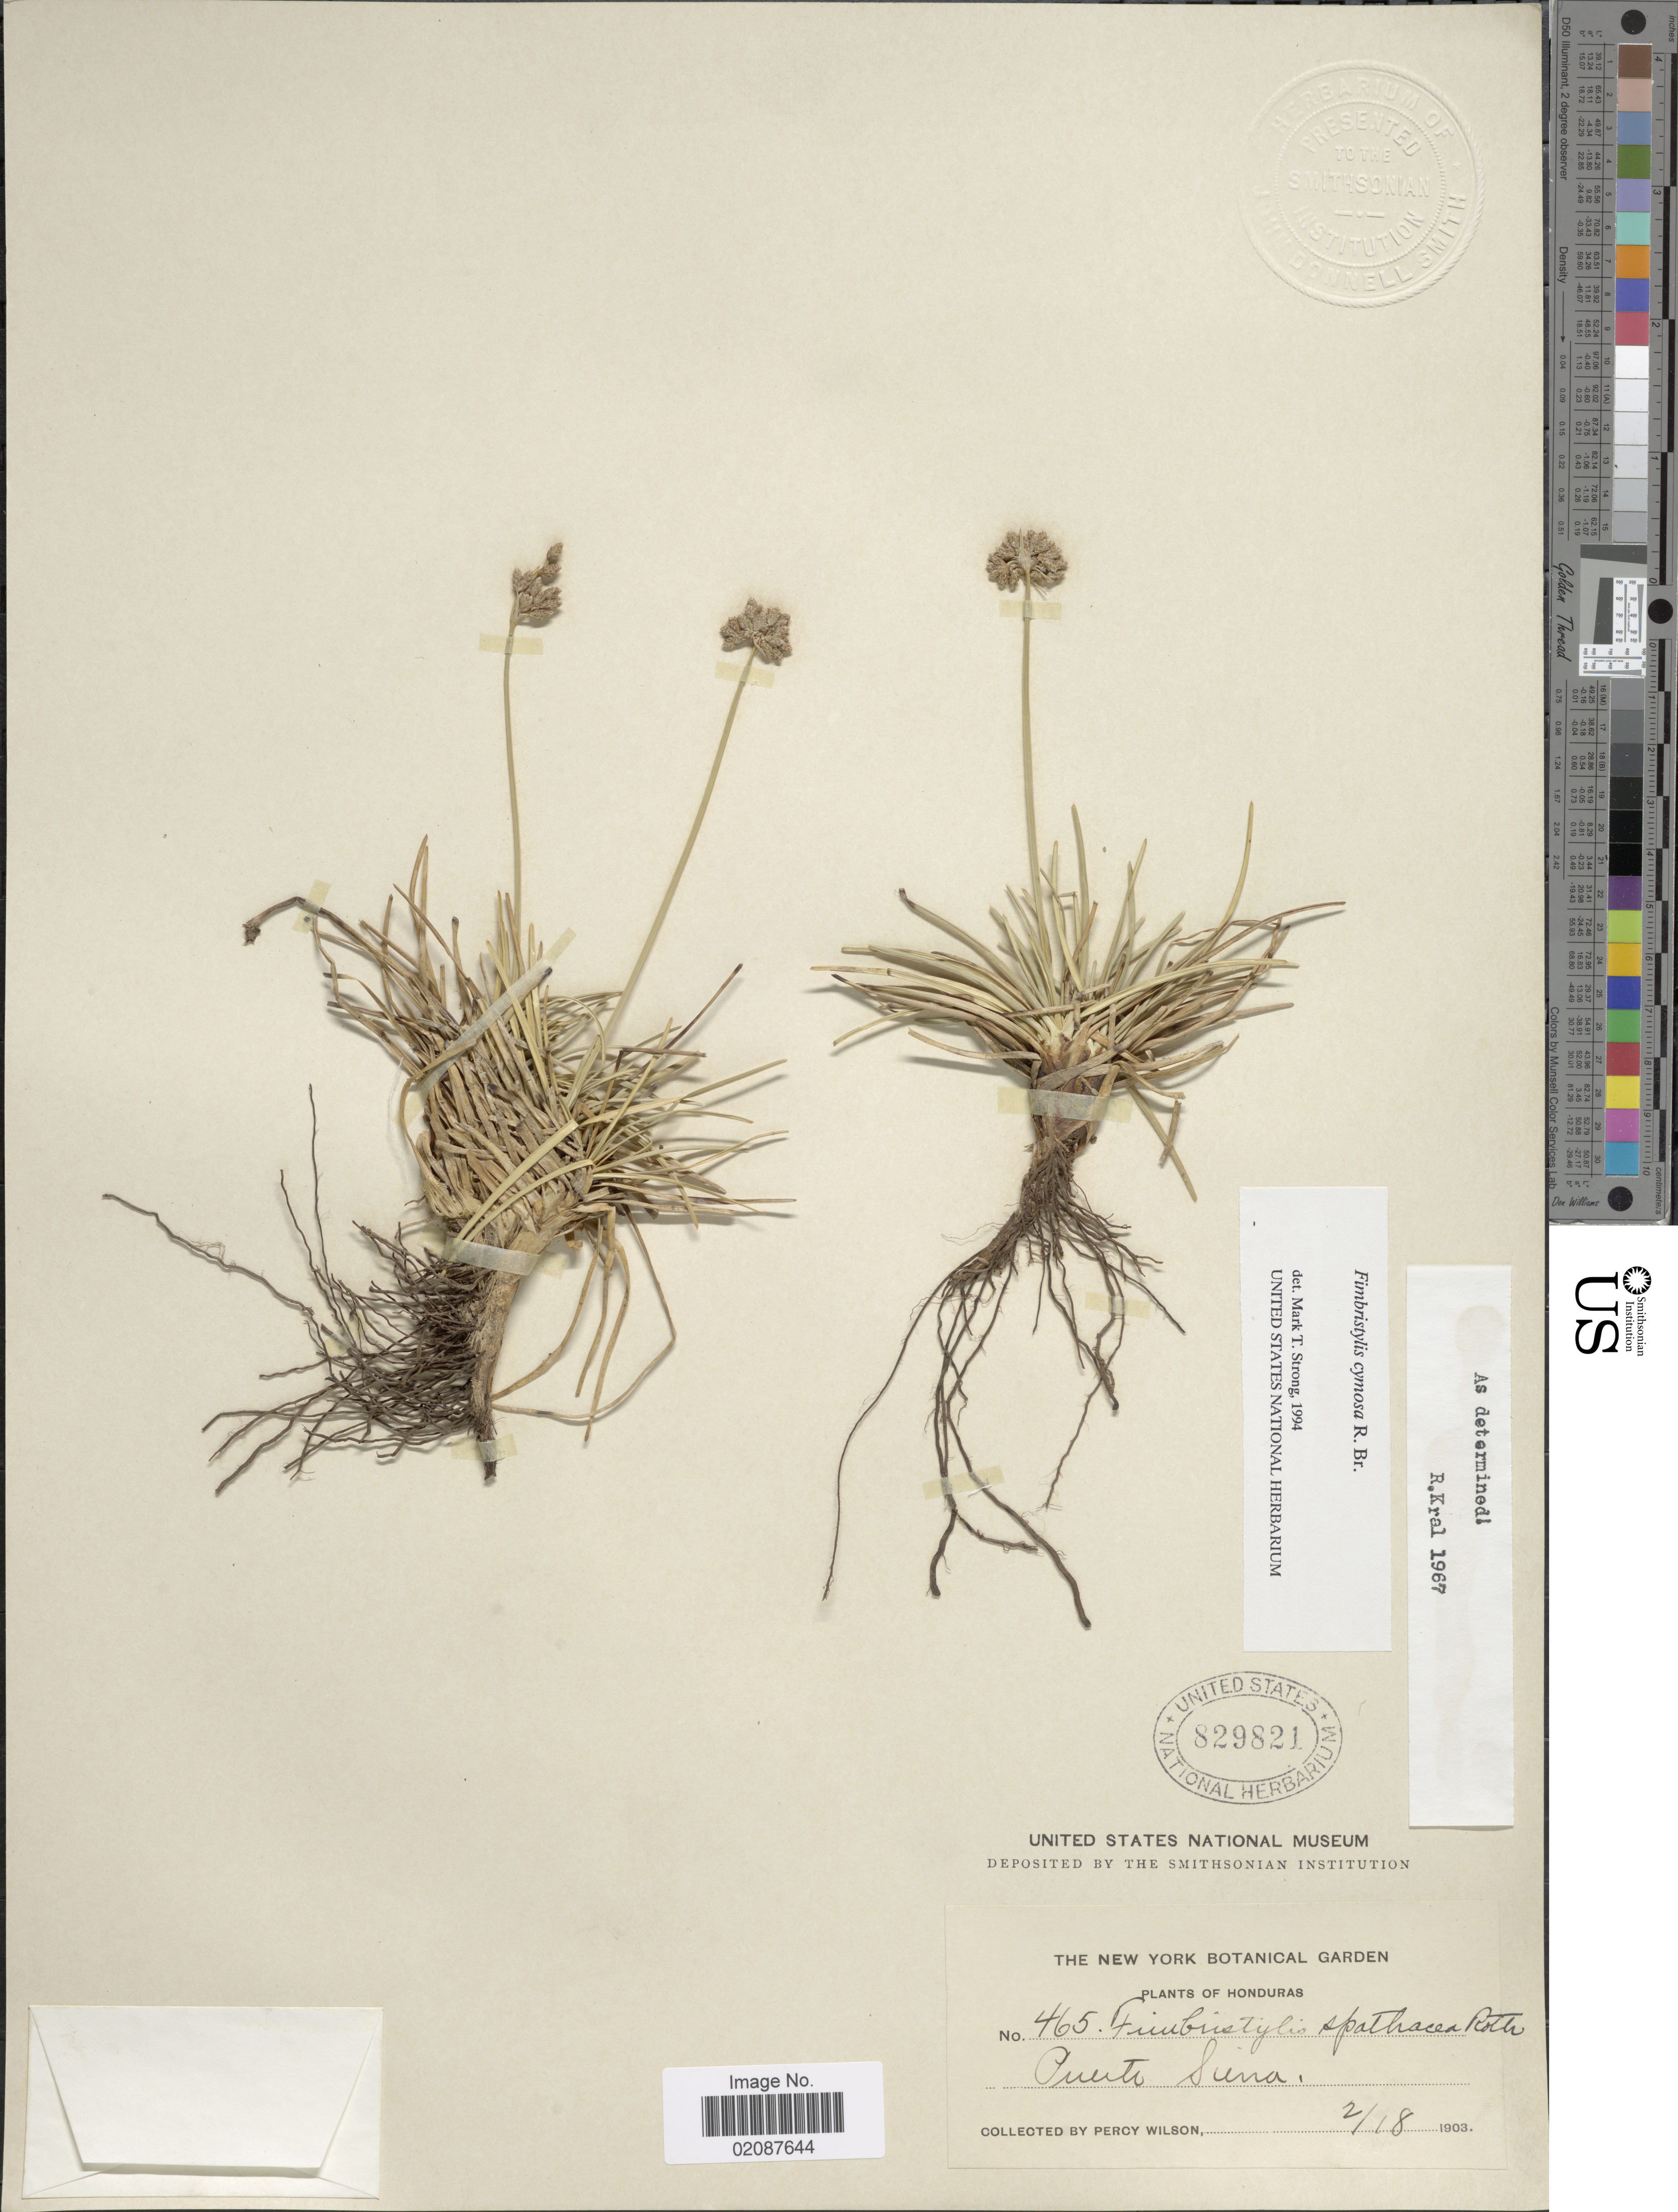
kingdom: Plantae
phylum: Tracheophyta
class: Liliopsida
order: Poales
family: Cyperaceae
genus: Fimbristylis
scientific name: Fimbristylis cymosa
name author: R. Br.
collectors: P. Wilson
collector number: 465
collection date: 1903-02-18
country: Honduras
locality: Puerto Sierra.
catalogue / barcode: US 829821